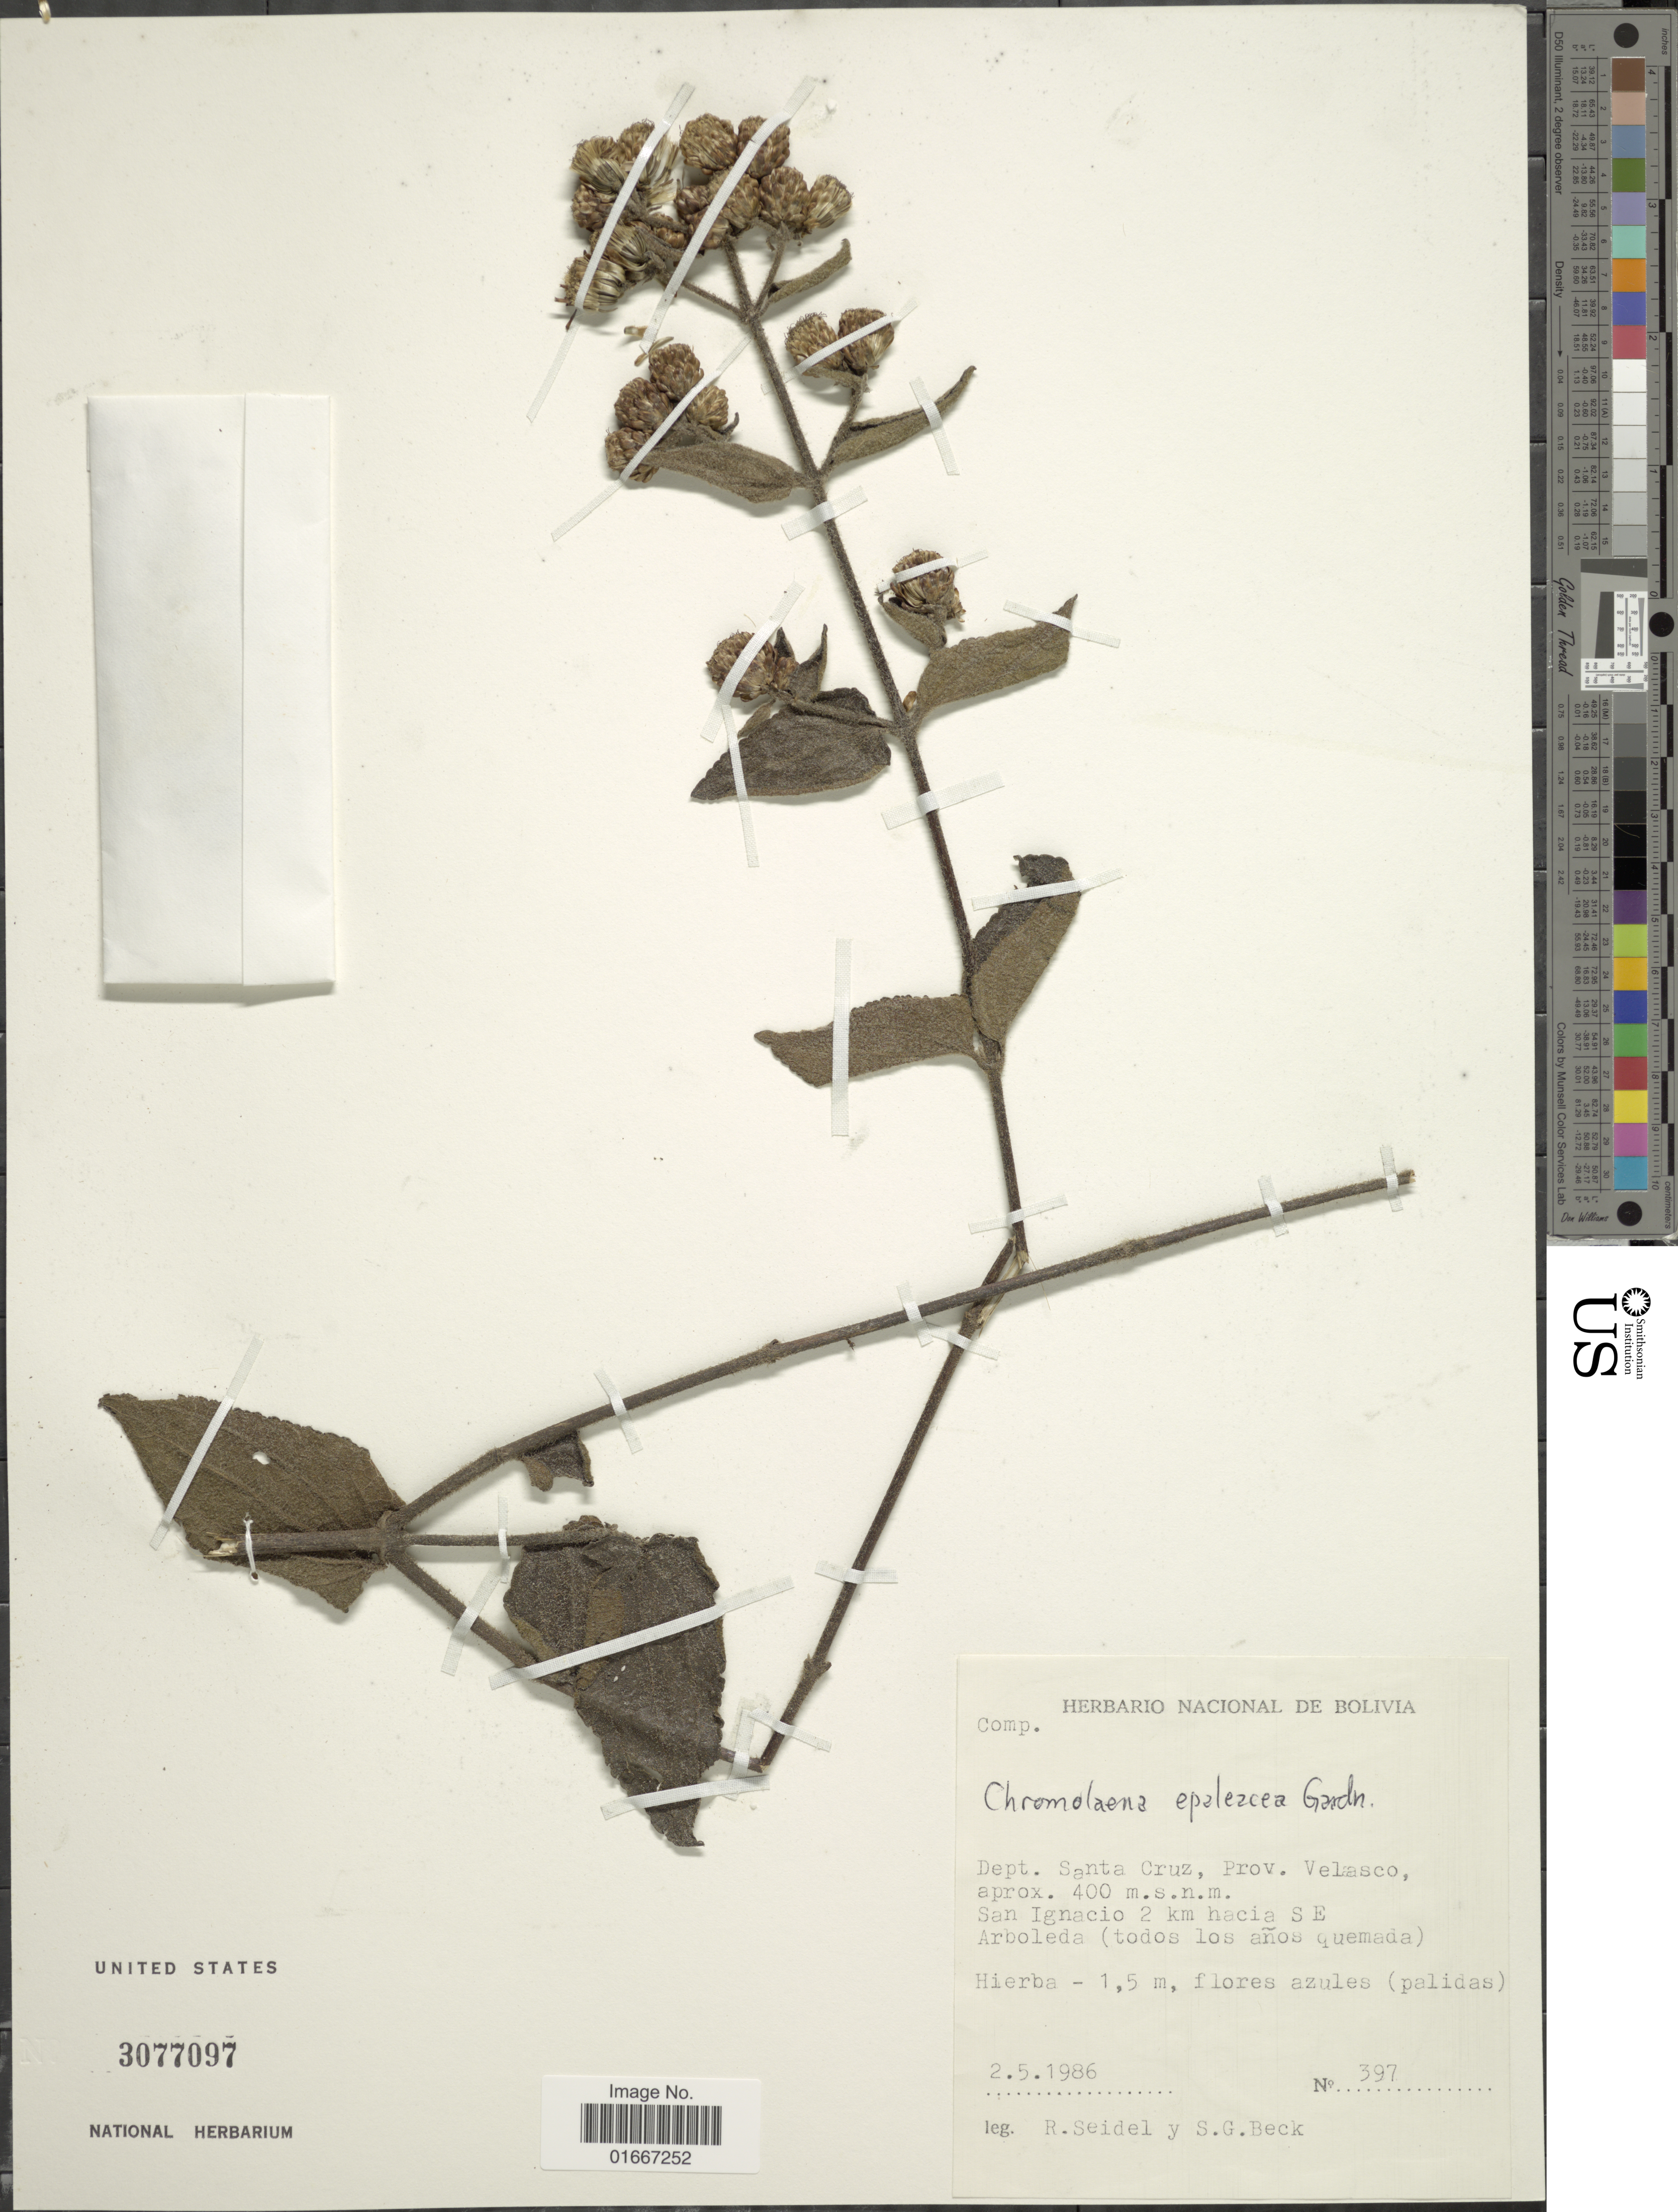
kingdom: Plantae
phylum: Tracheophyta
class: Magnoliopsida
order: Asterales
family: Asteraceae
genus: Chromolaena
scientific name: Chromolaena epaleacea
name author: Gardner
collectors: R. Seidel & S. G. Beck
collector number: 397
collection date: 1986-05-02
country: Bolivia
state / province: Santa Cruz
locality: Prov. Velasco, San Ignacio 16 km hacia SE, Arboleda (todos los anos quemada)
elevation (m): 400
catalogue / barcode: US 3077097